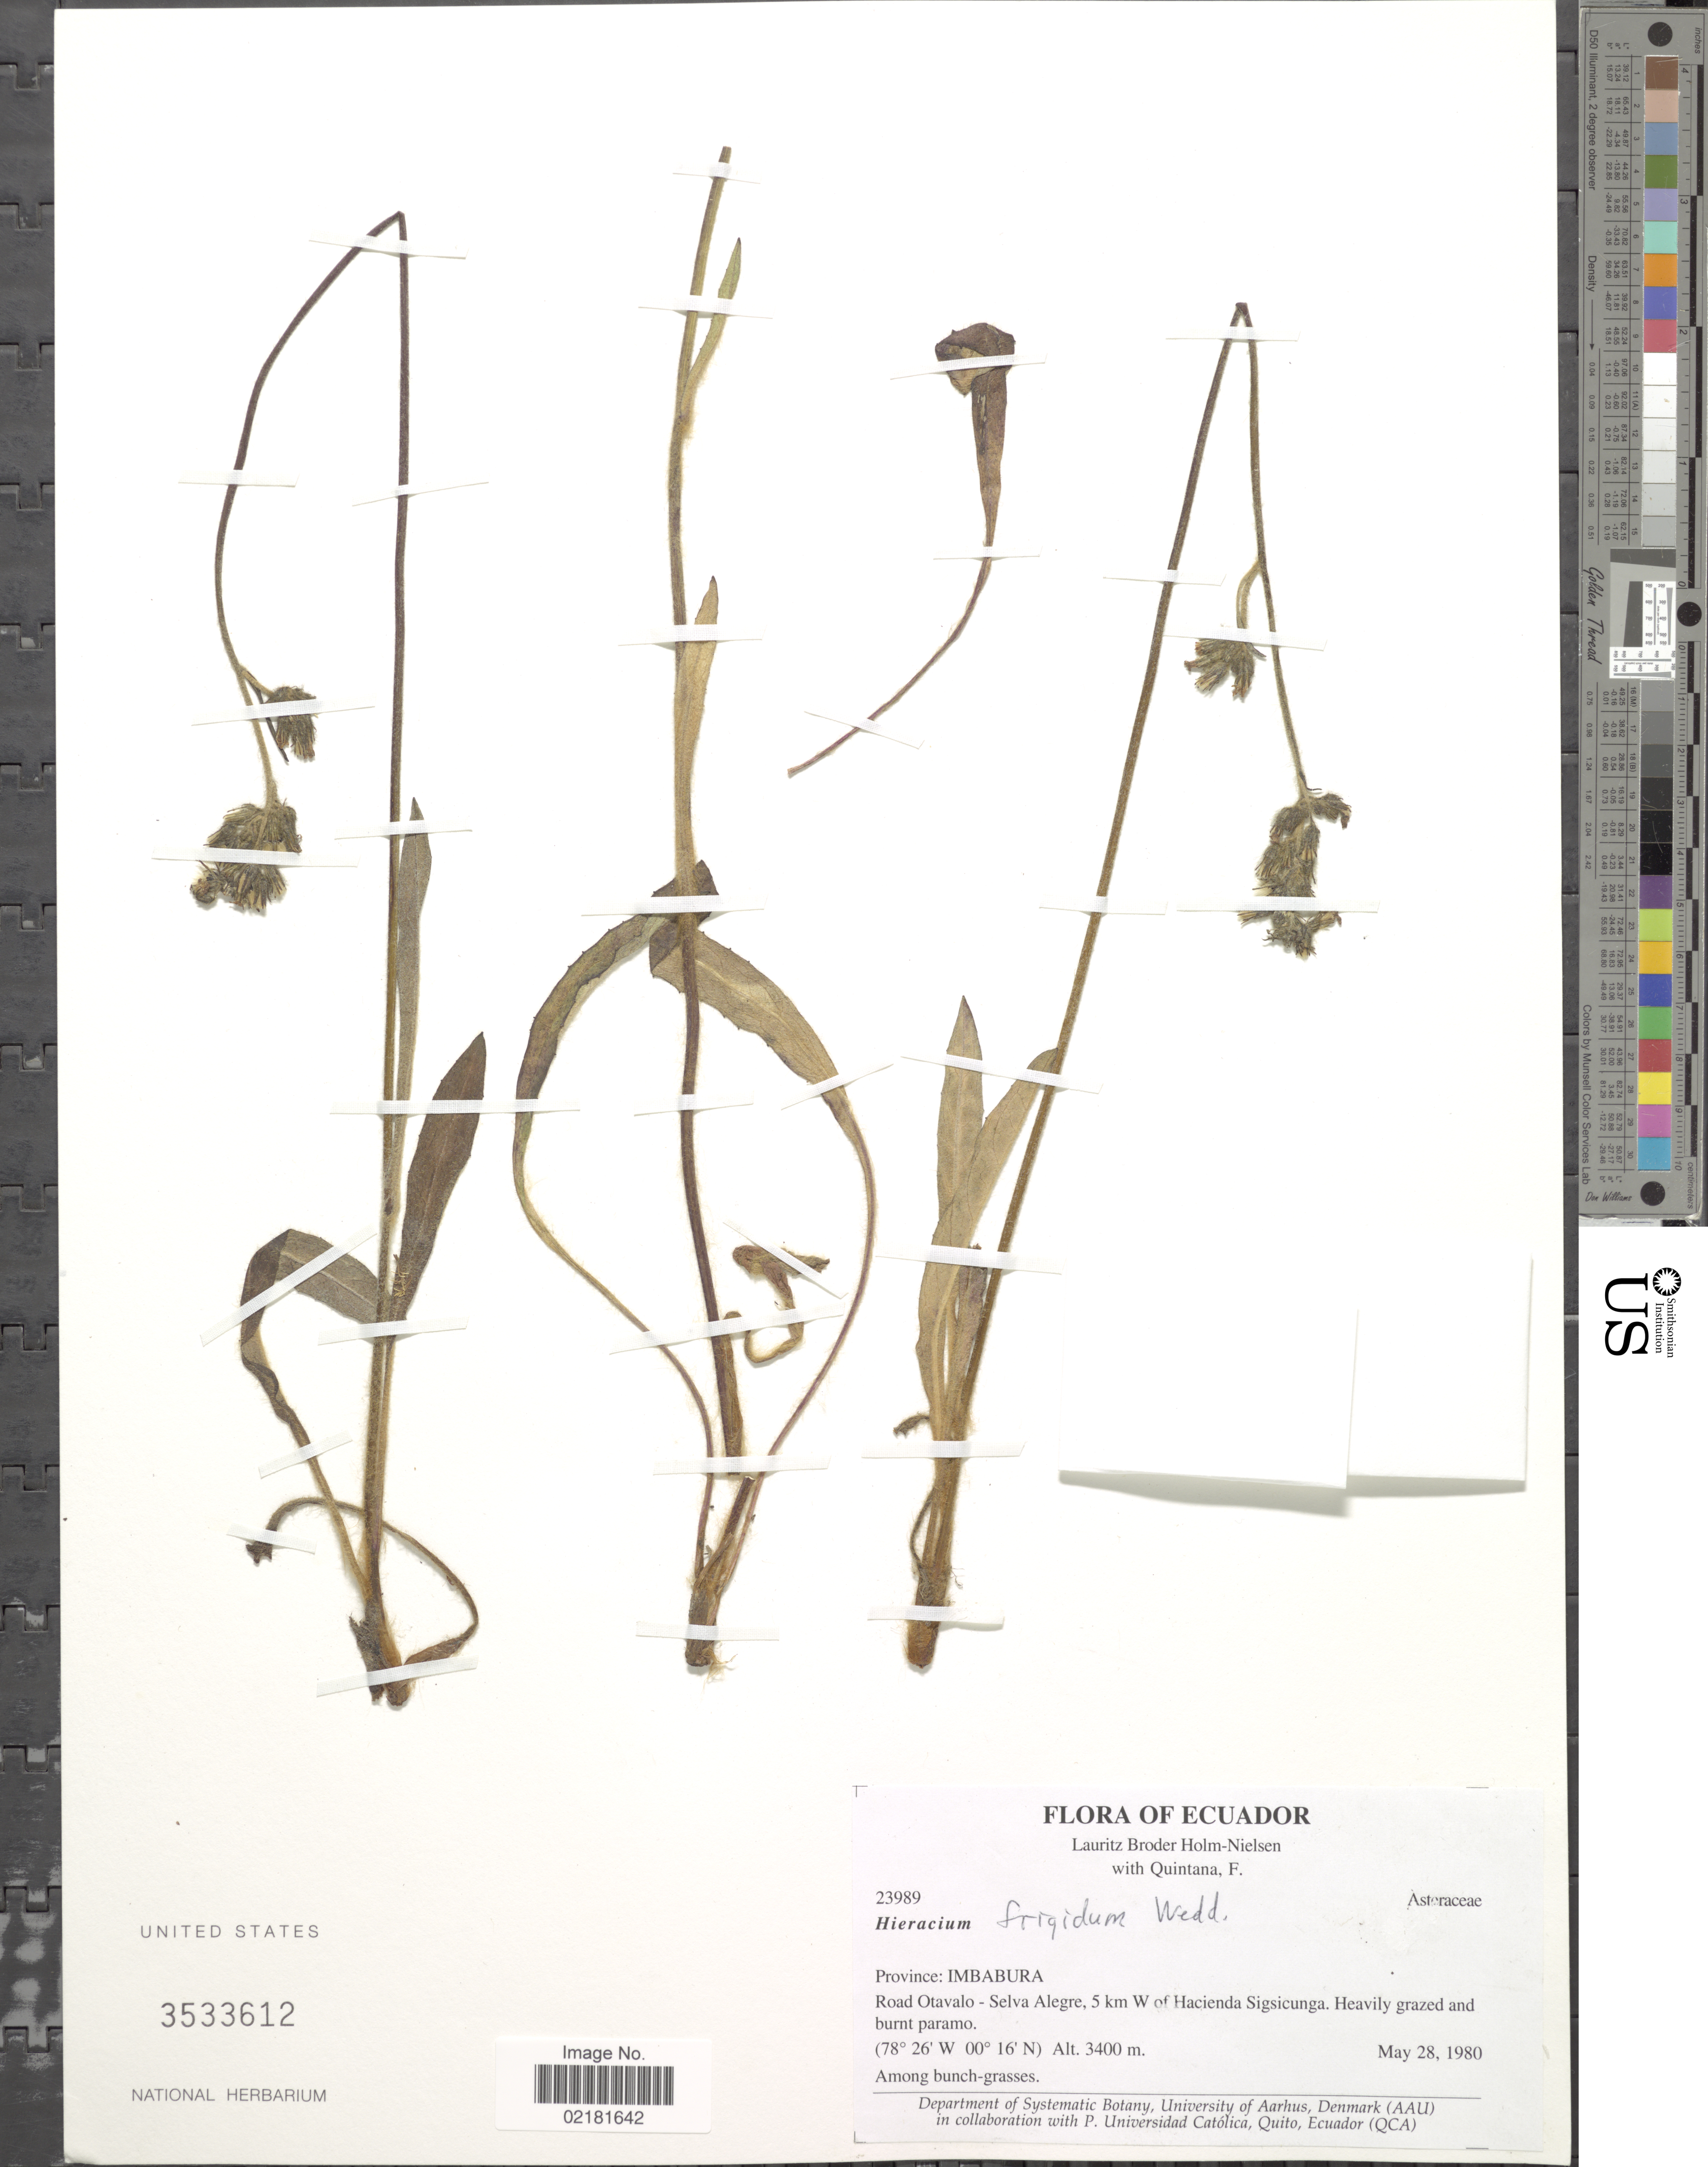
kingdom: Plantae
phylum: Tracheophyta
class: Magnoliopsida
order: Asterales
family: Asteraceae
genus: Hieracium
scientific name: Hieracium jubatum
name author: Fr.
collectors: L. B. Holm-Nielsen & F. Quintana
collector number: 23989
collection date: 1980-05-28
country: Ecuador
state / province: Imbabura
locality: Road Otalvo-Selva Alegre, 5 km W of Hacienda Sigsicunga.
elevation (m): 3400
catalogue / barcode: US 3533612